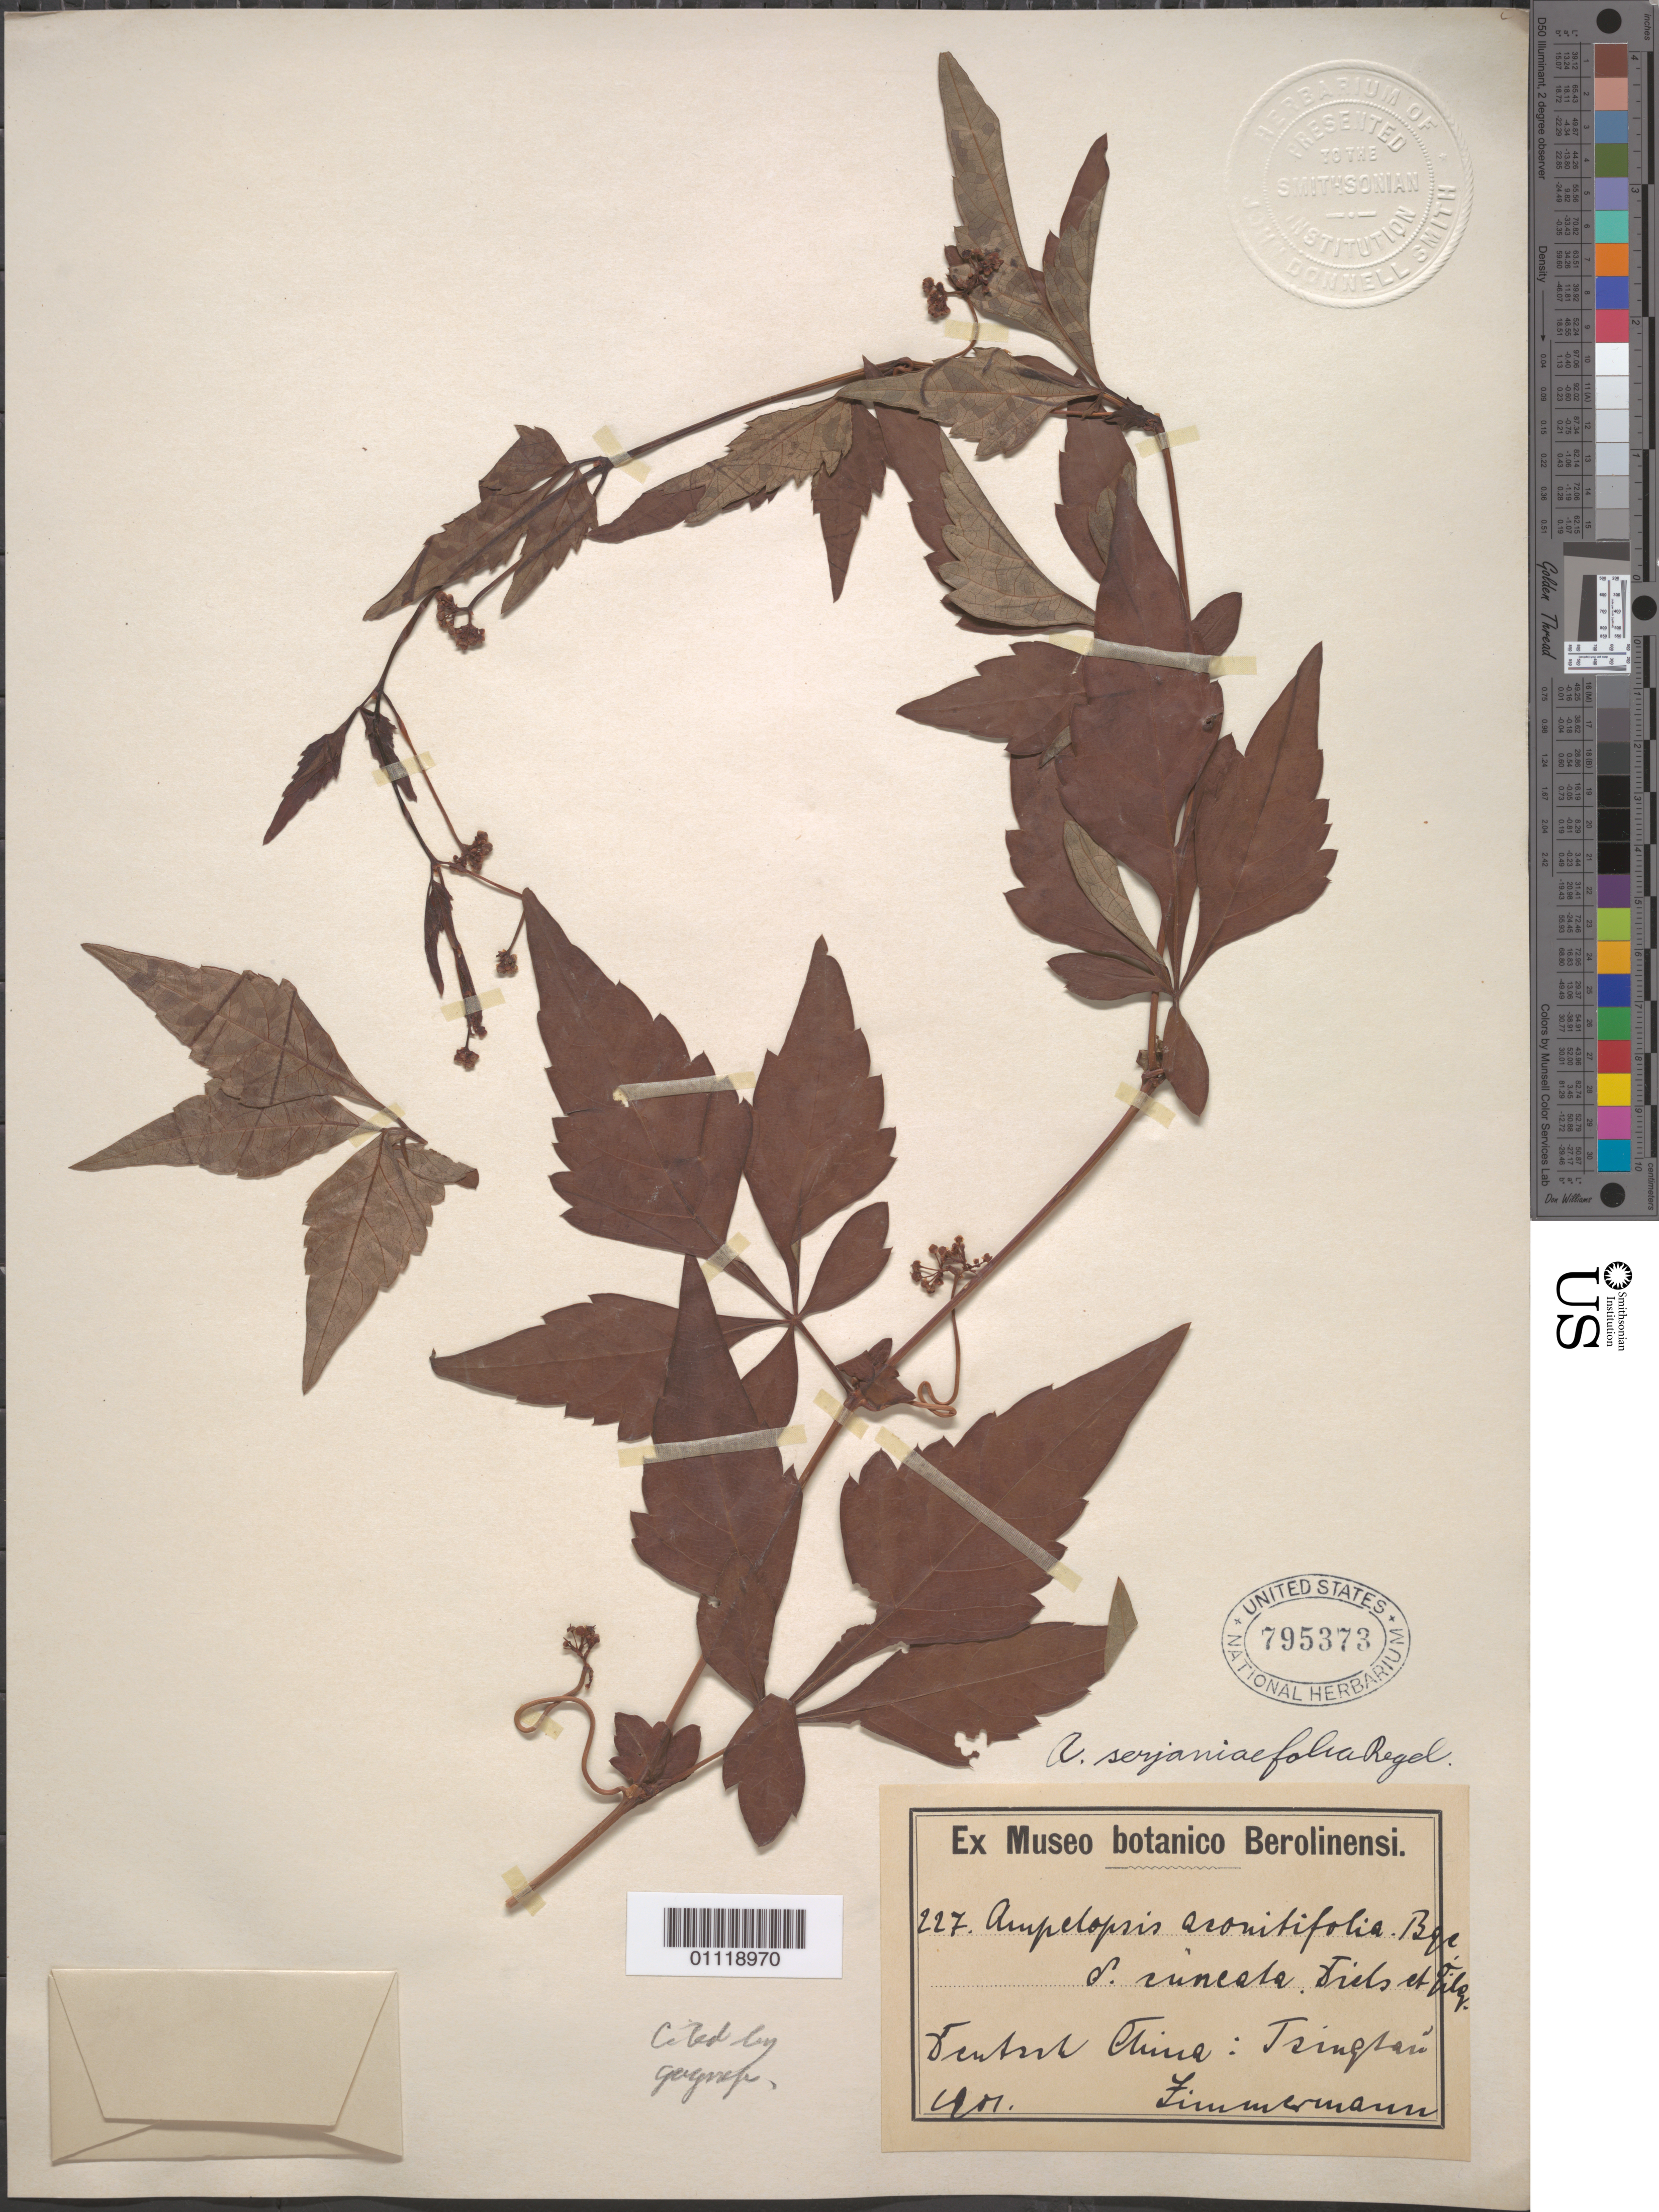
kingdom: Plantae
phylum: Tracheophyta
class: Magnoliopsida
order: Vitales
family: Vitaceae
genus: Ampelopsis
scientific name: Ampelopsis aconitifolia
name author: Bunge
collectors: -. Zimmermann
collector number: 227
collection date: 1901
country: China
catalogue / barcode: US 795373